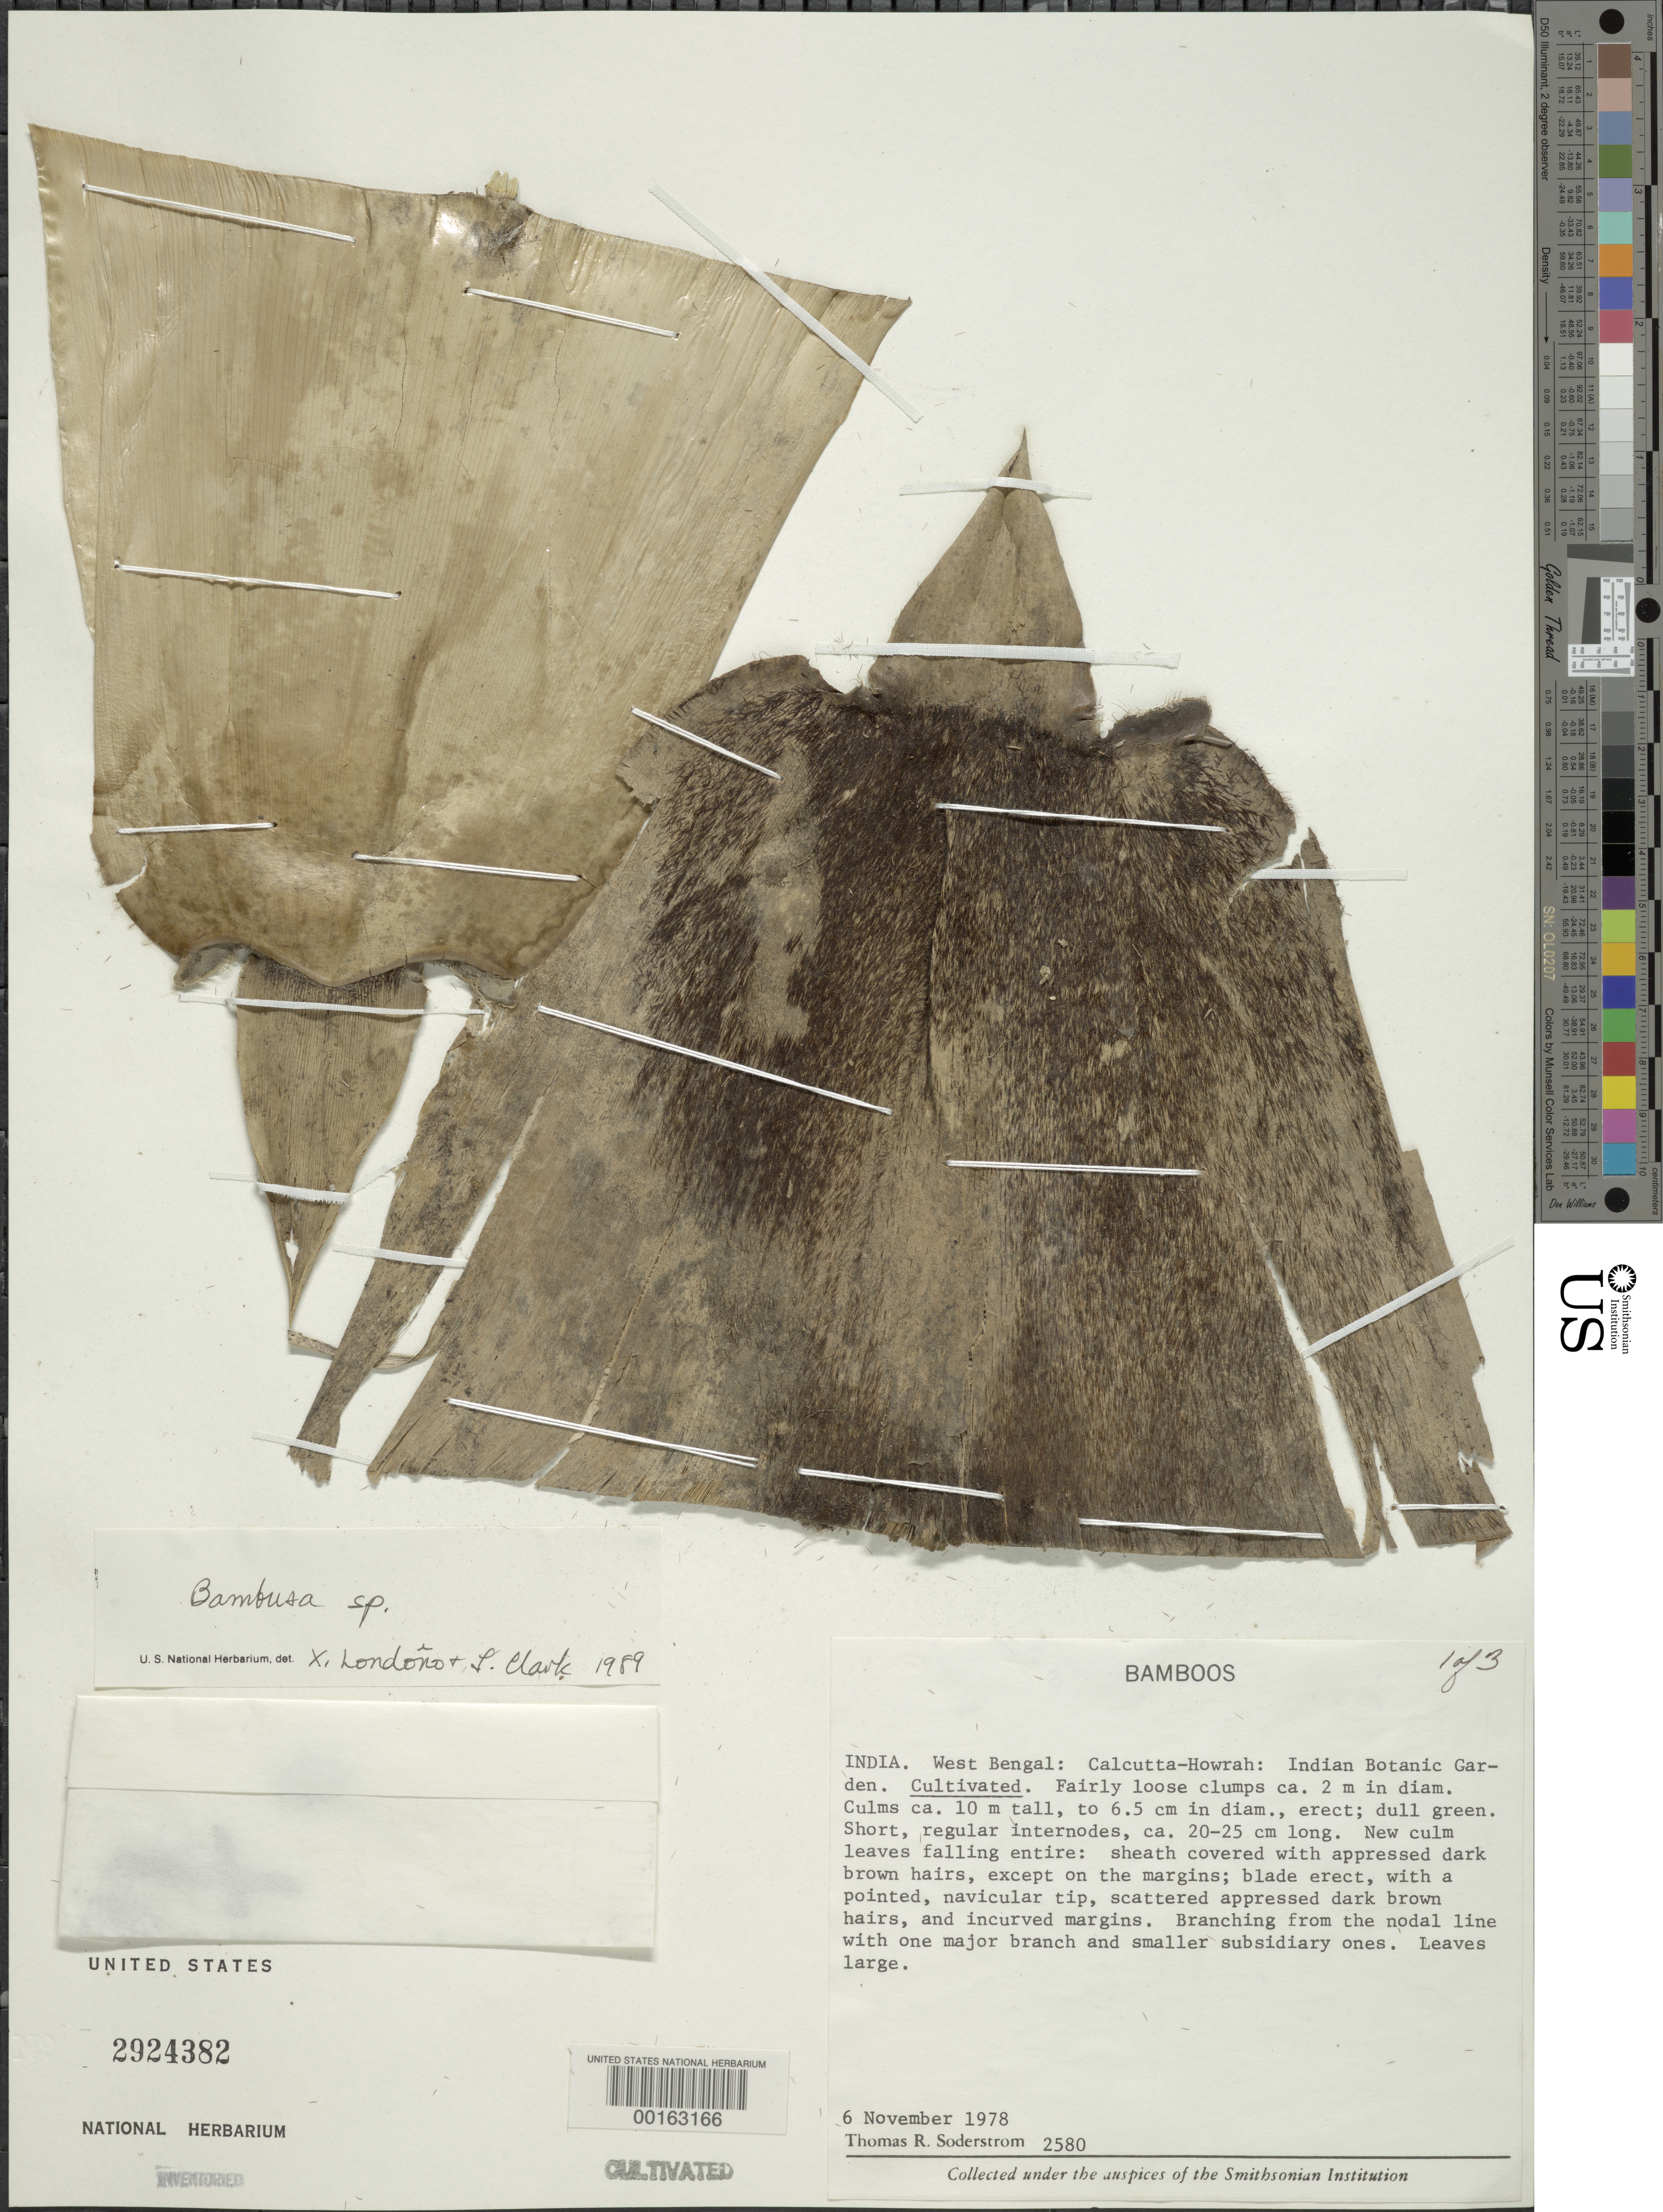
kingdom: Plantae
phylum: Tracheophyta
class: Liliopsida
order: Poales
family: Poaceae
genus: Bambusa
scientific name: Bambusa sp.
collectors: T. R. Soderstrom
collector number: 2580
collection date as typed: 06 Nov 1978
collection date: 1978-11-06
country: India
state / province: West Bengal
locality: Calcutta-Howrah, Indian Botanic Garden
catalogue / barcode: US 2924382